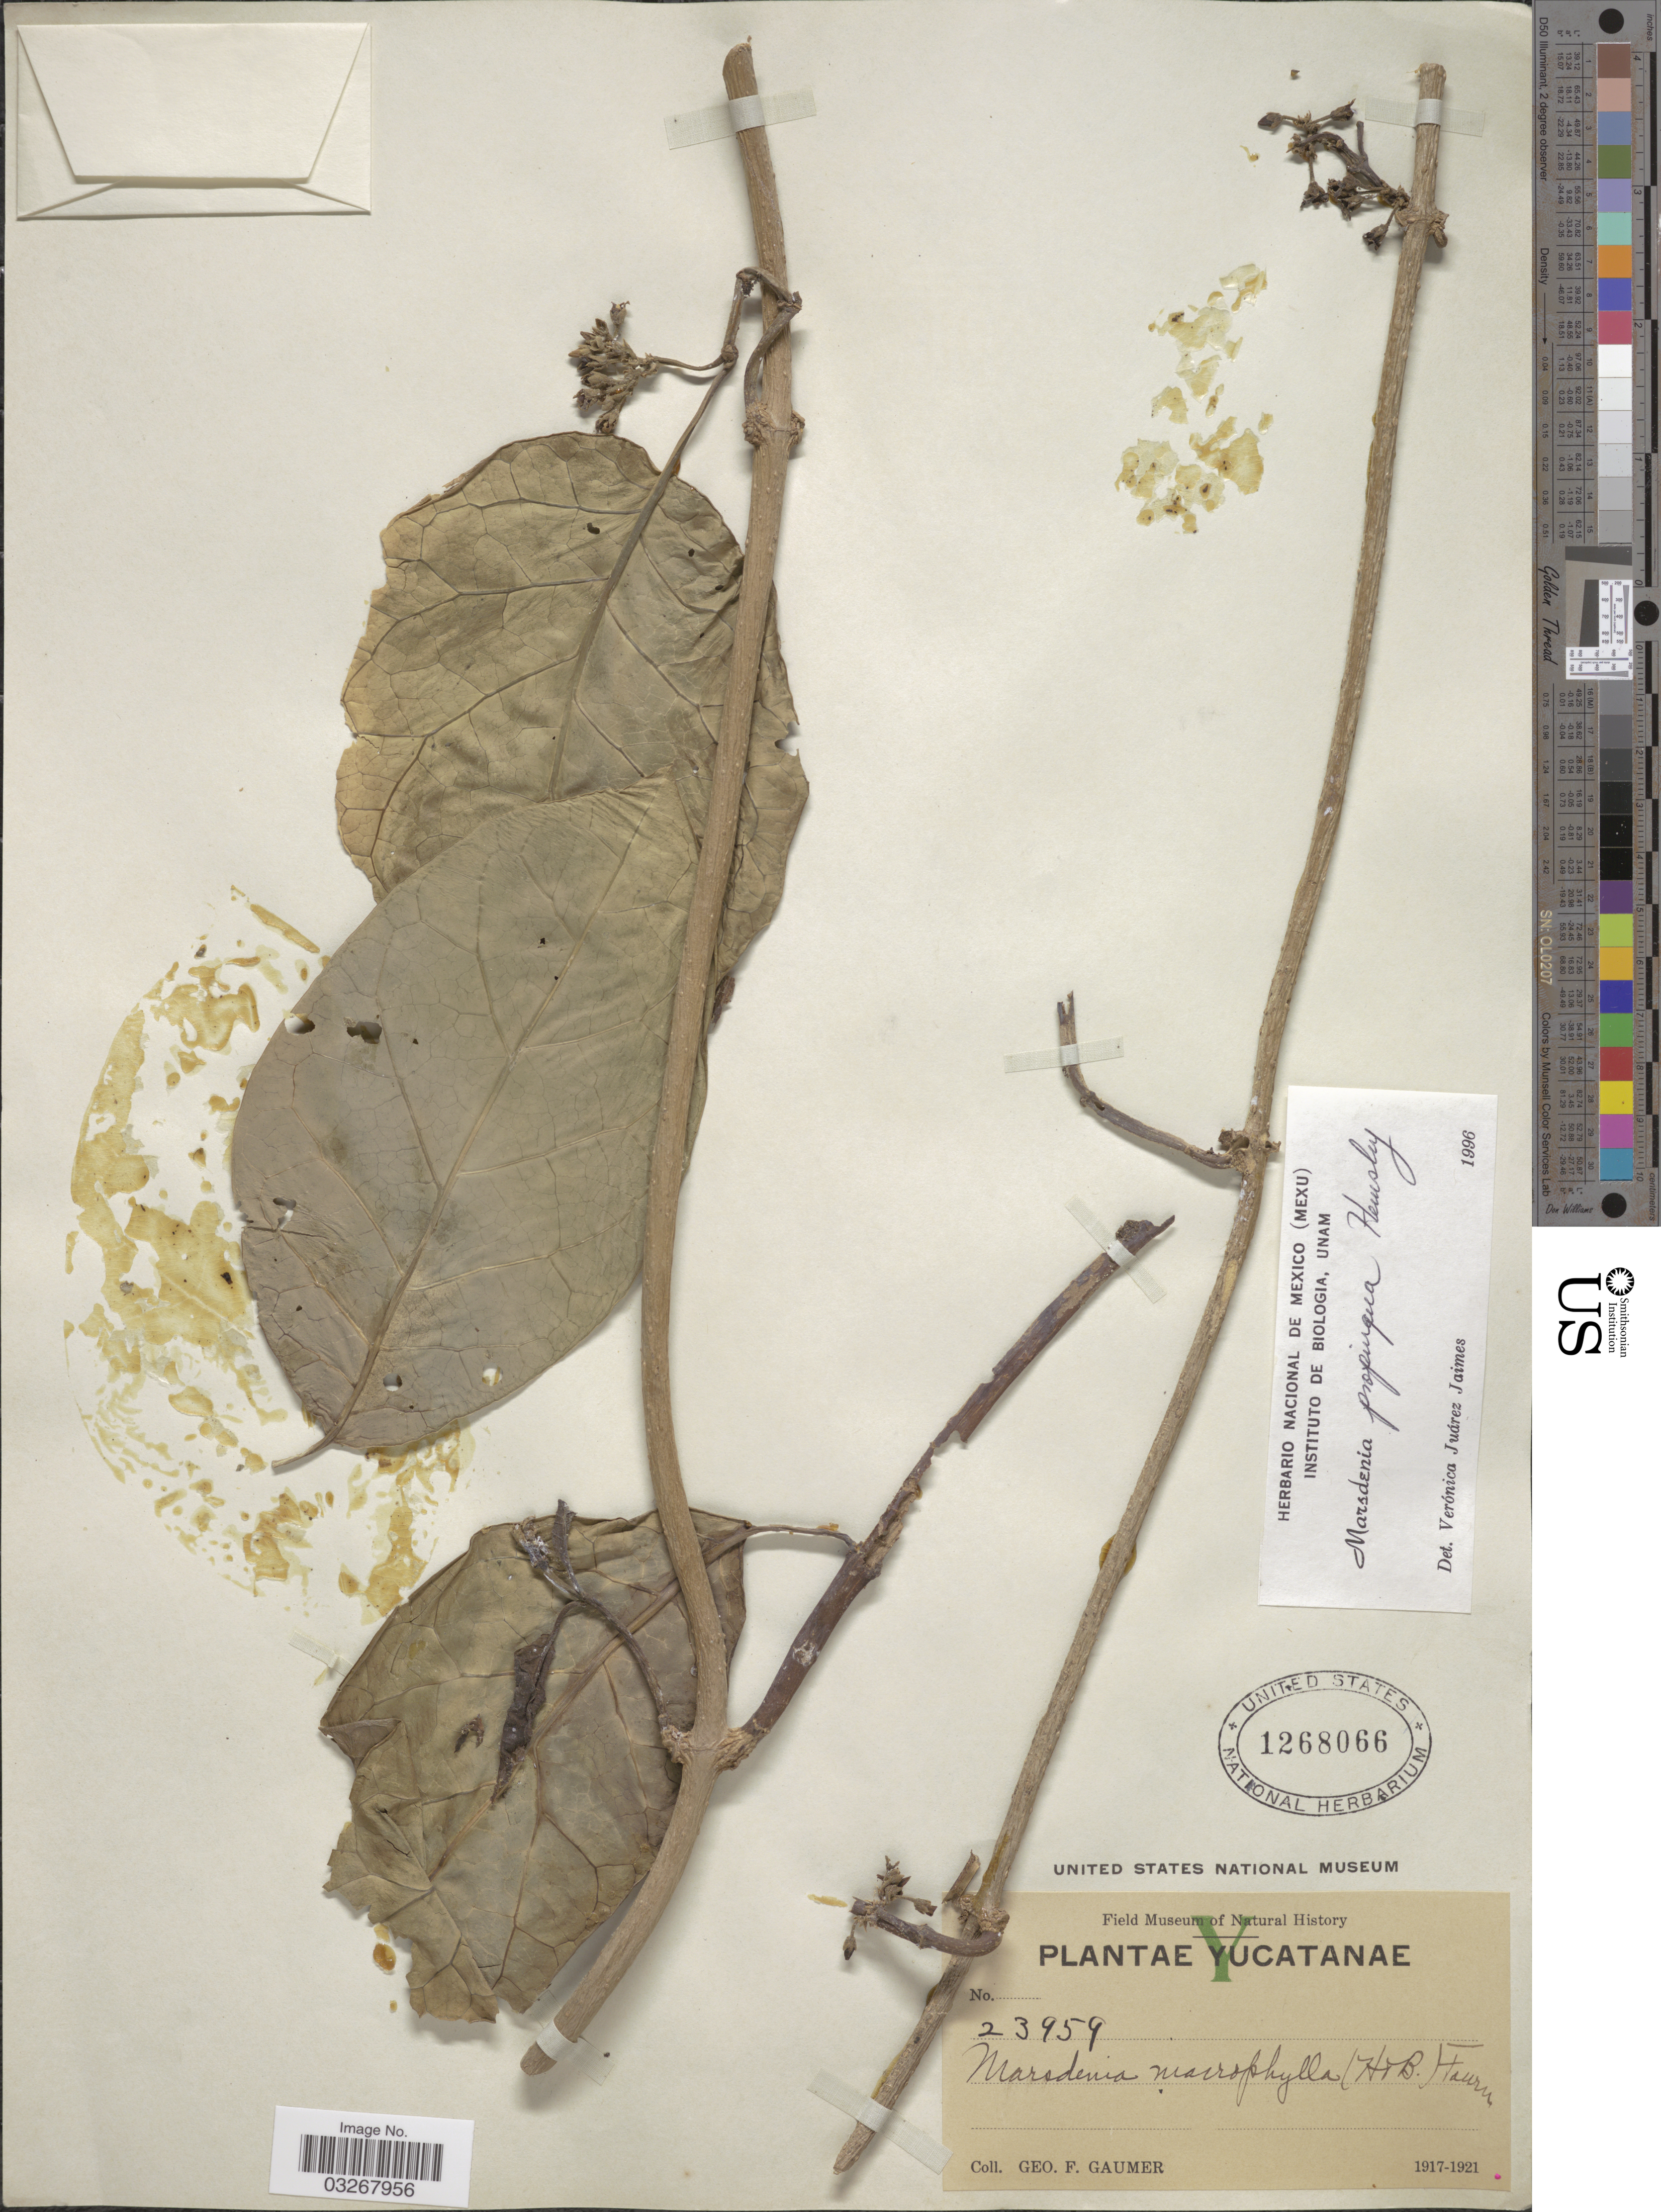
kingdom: Plantae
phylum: Tracheophyta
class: Magnoliopsida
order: Gentianales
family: Apocynaceae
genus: Marsdenia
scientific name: Marsdenia propinqua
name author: Hemsl.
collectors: G. F. Gaumer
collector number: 23959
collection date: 1917/1921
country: Mexico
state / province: Yucatán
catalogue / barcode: US 1268066